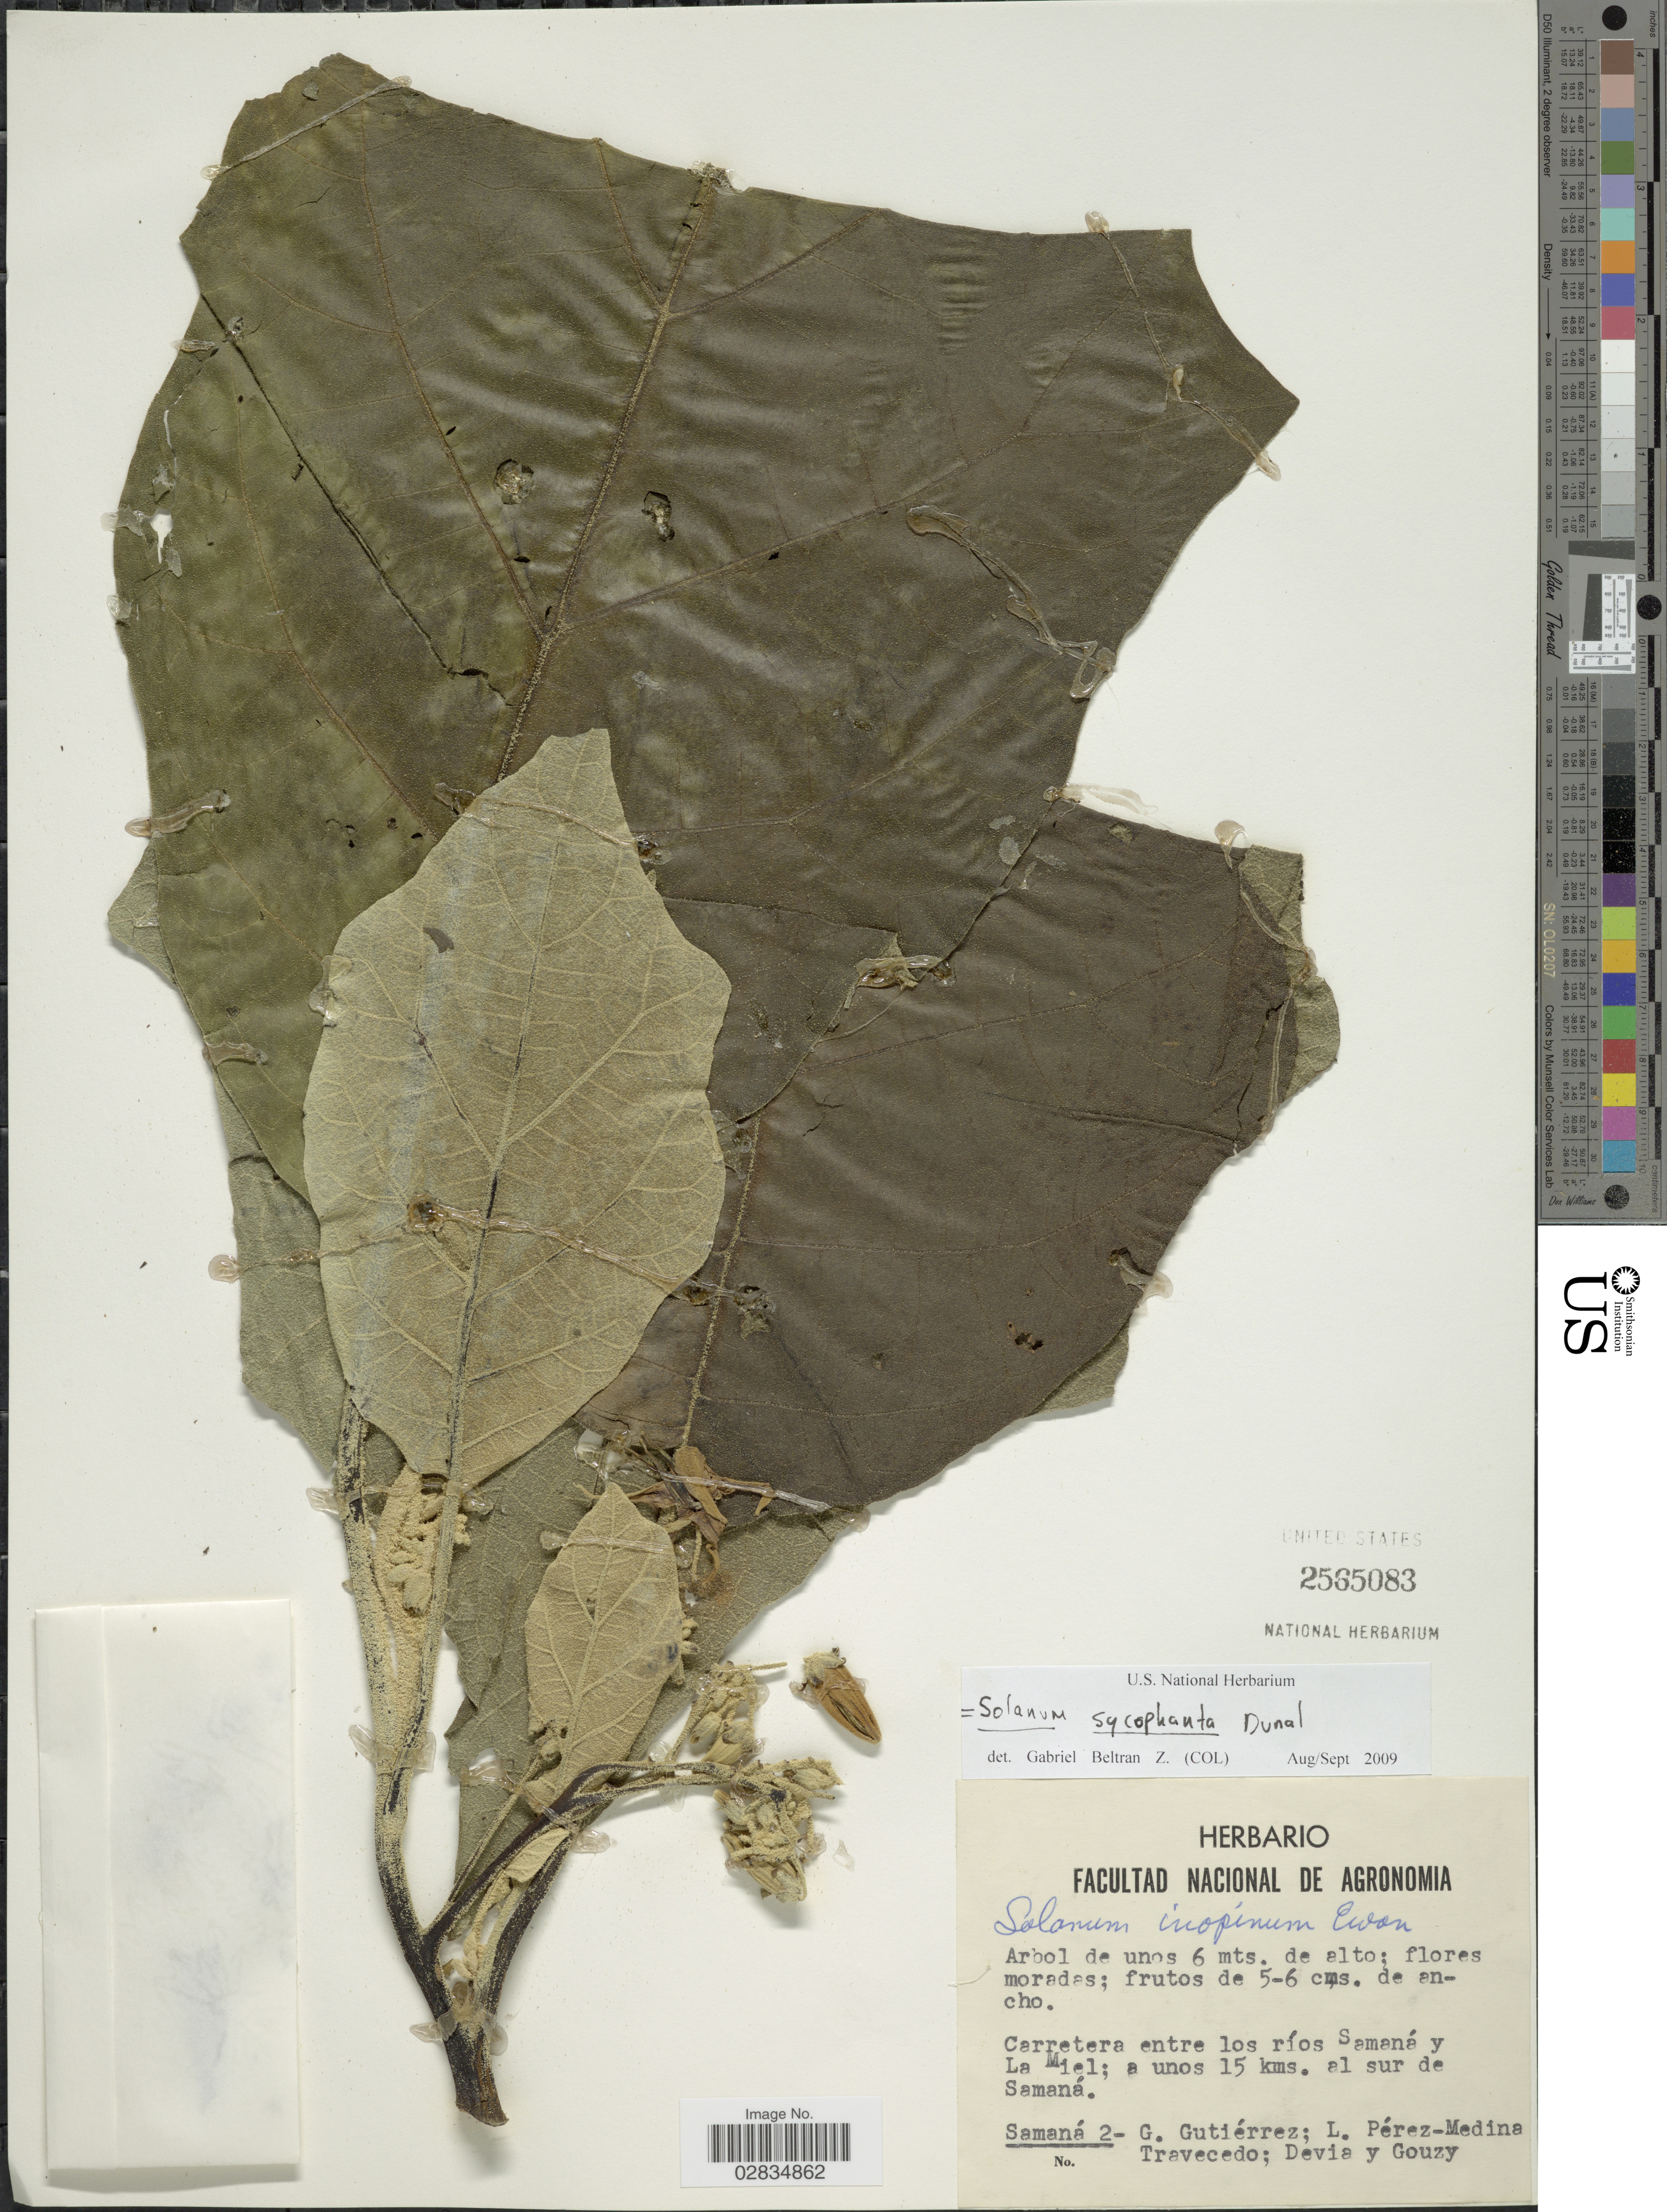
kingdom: Plantae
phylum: Tracheophyta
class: Magnoliopsida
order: Solanales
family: Solanaceae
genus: Solanum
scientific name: Solanum sycophanta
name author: Dunal in DC.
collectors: G. Gutiérrez, L. Pérez-Medina, E. Travecedo, -. Devia & -. Gouzy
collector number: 2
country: Colombia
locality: Carretera entre los ríos Samaná y La Miel; a unos 15 kms. al sur de Samaná, Samaná.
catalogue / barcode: US 2565083